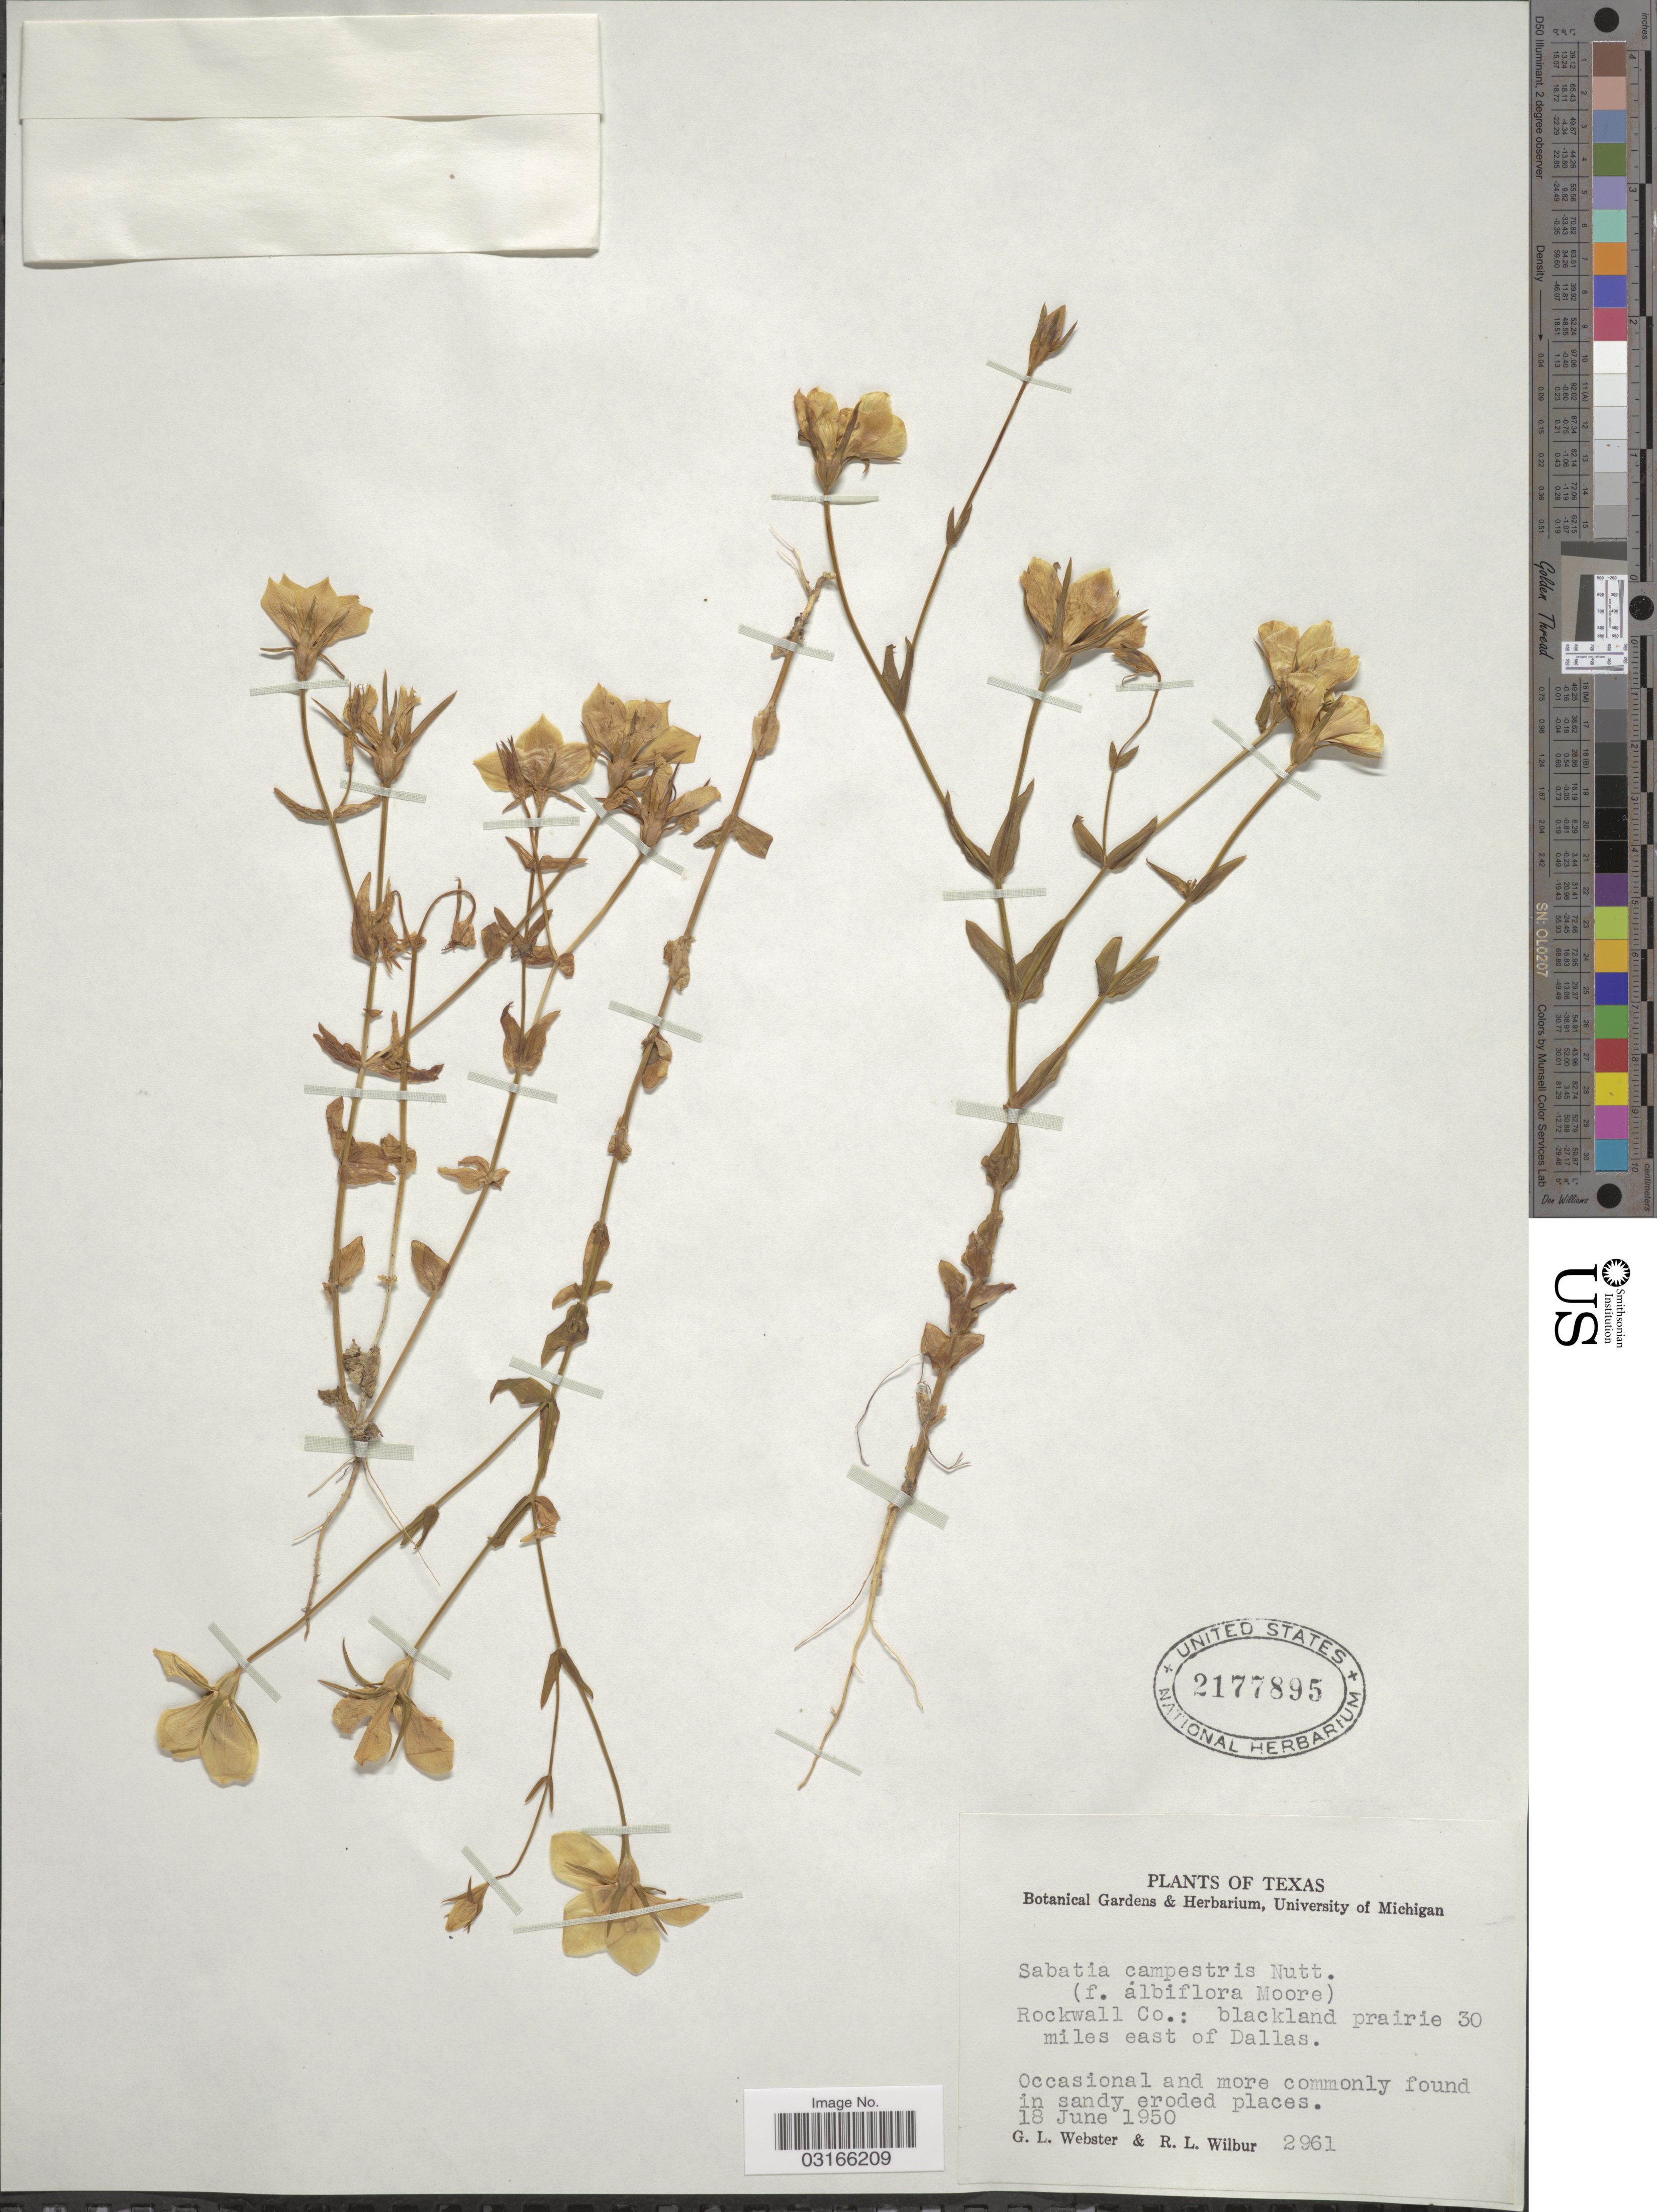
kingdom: Plantae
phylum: Tracheophyta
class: Magnoliopsida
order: Gentianales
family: Gentianaceae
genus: Sabatia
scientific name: Sabatia campestris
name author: Nutt.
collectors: G. L. Webster & R. L. Wilbur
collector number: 2961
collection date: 1950-06-18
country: United States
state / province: Texas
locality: Rockwall Co.: blackland prairie 30 miles east of Dallas.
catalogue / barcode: US 2177895